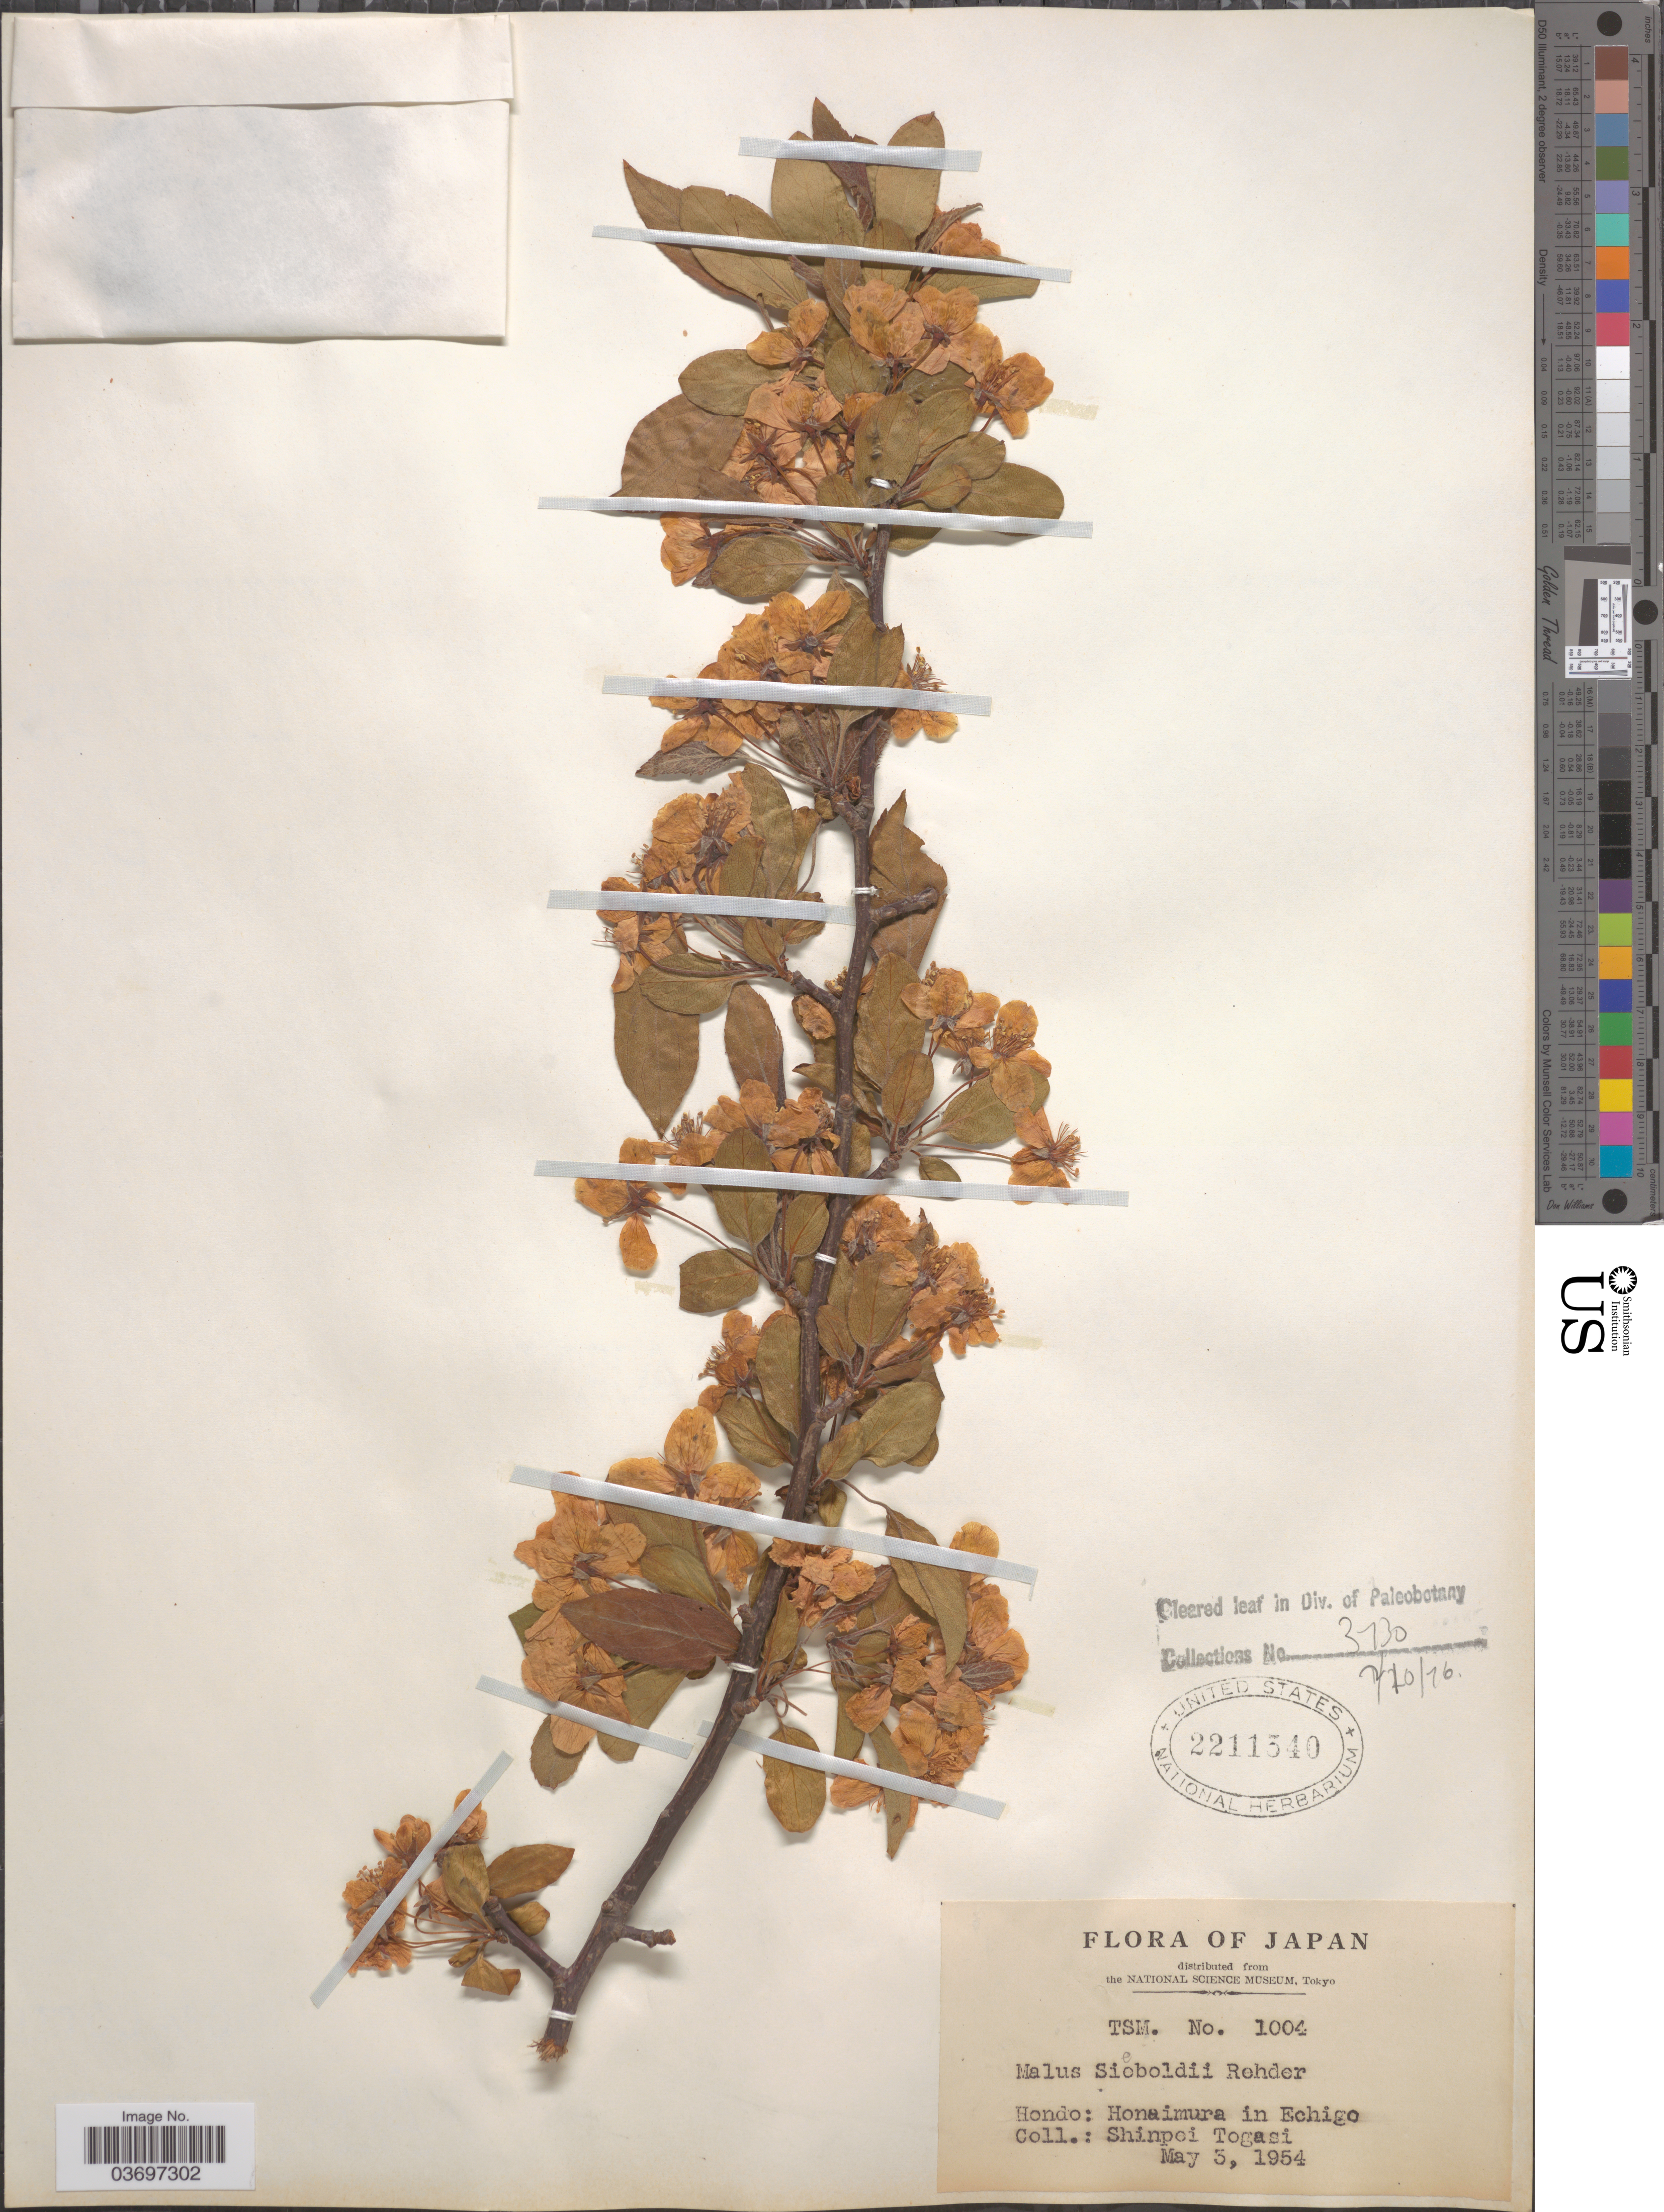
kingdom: Plantae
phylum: Tracheophyta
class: Magnoliopsida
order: Rosales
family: Rosaceae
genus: Malus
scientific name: Malus sieboldii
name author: Rehder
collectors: S. Togasi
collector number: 1004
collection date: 1954-05-03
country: Japan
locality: Hondo: Honaimura in Echigo.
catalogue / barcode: US 2211340